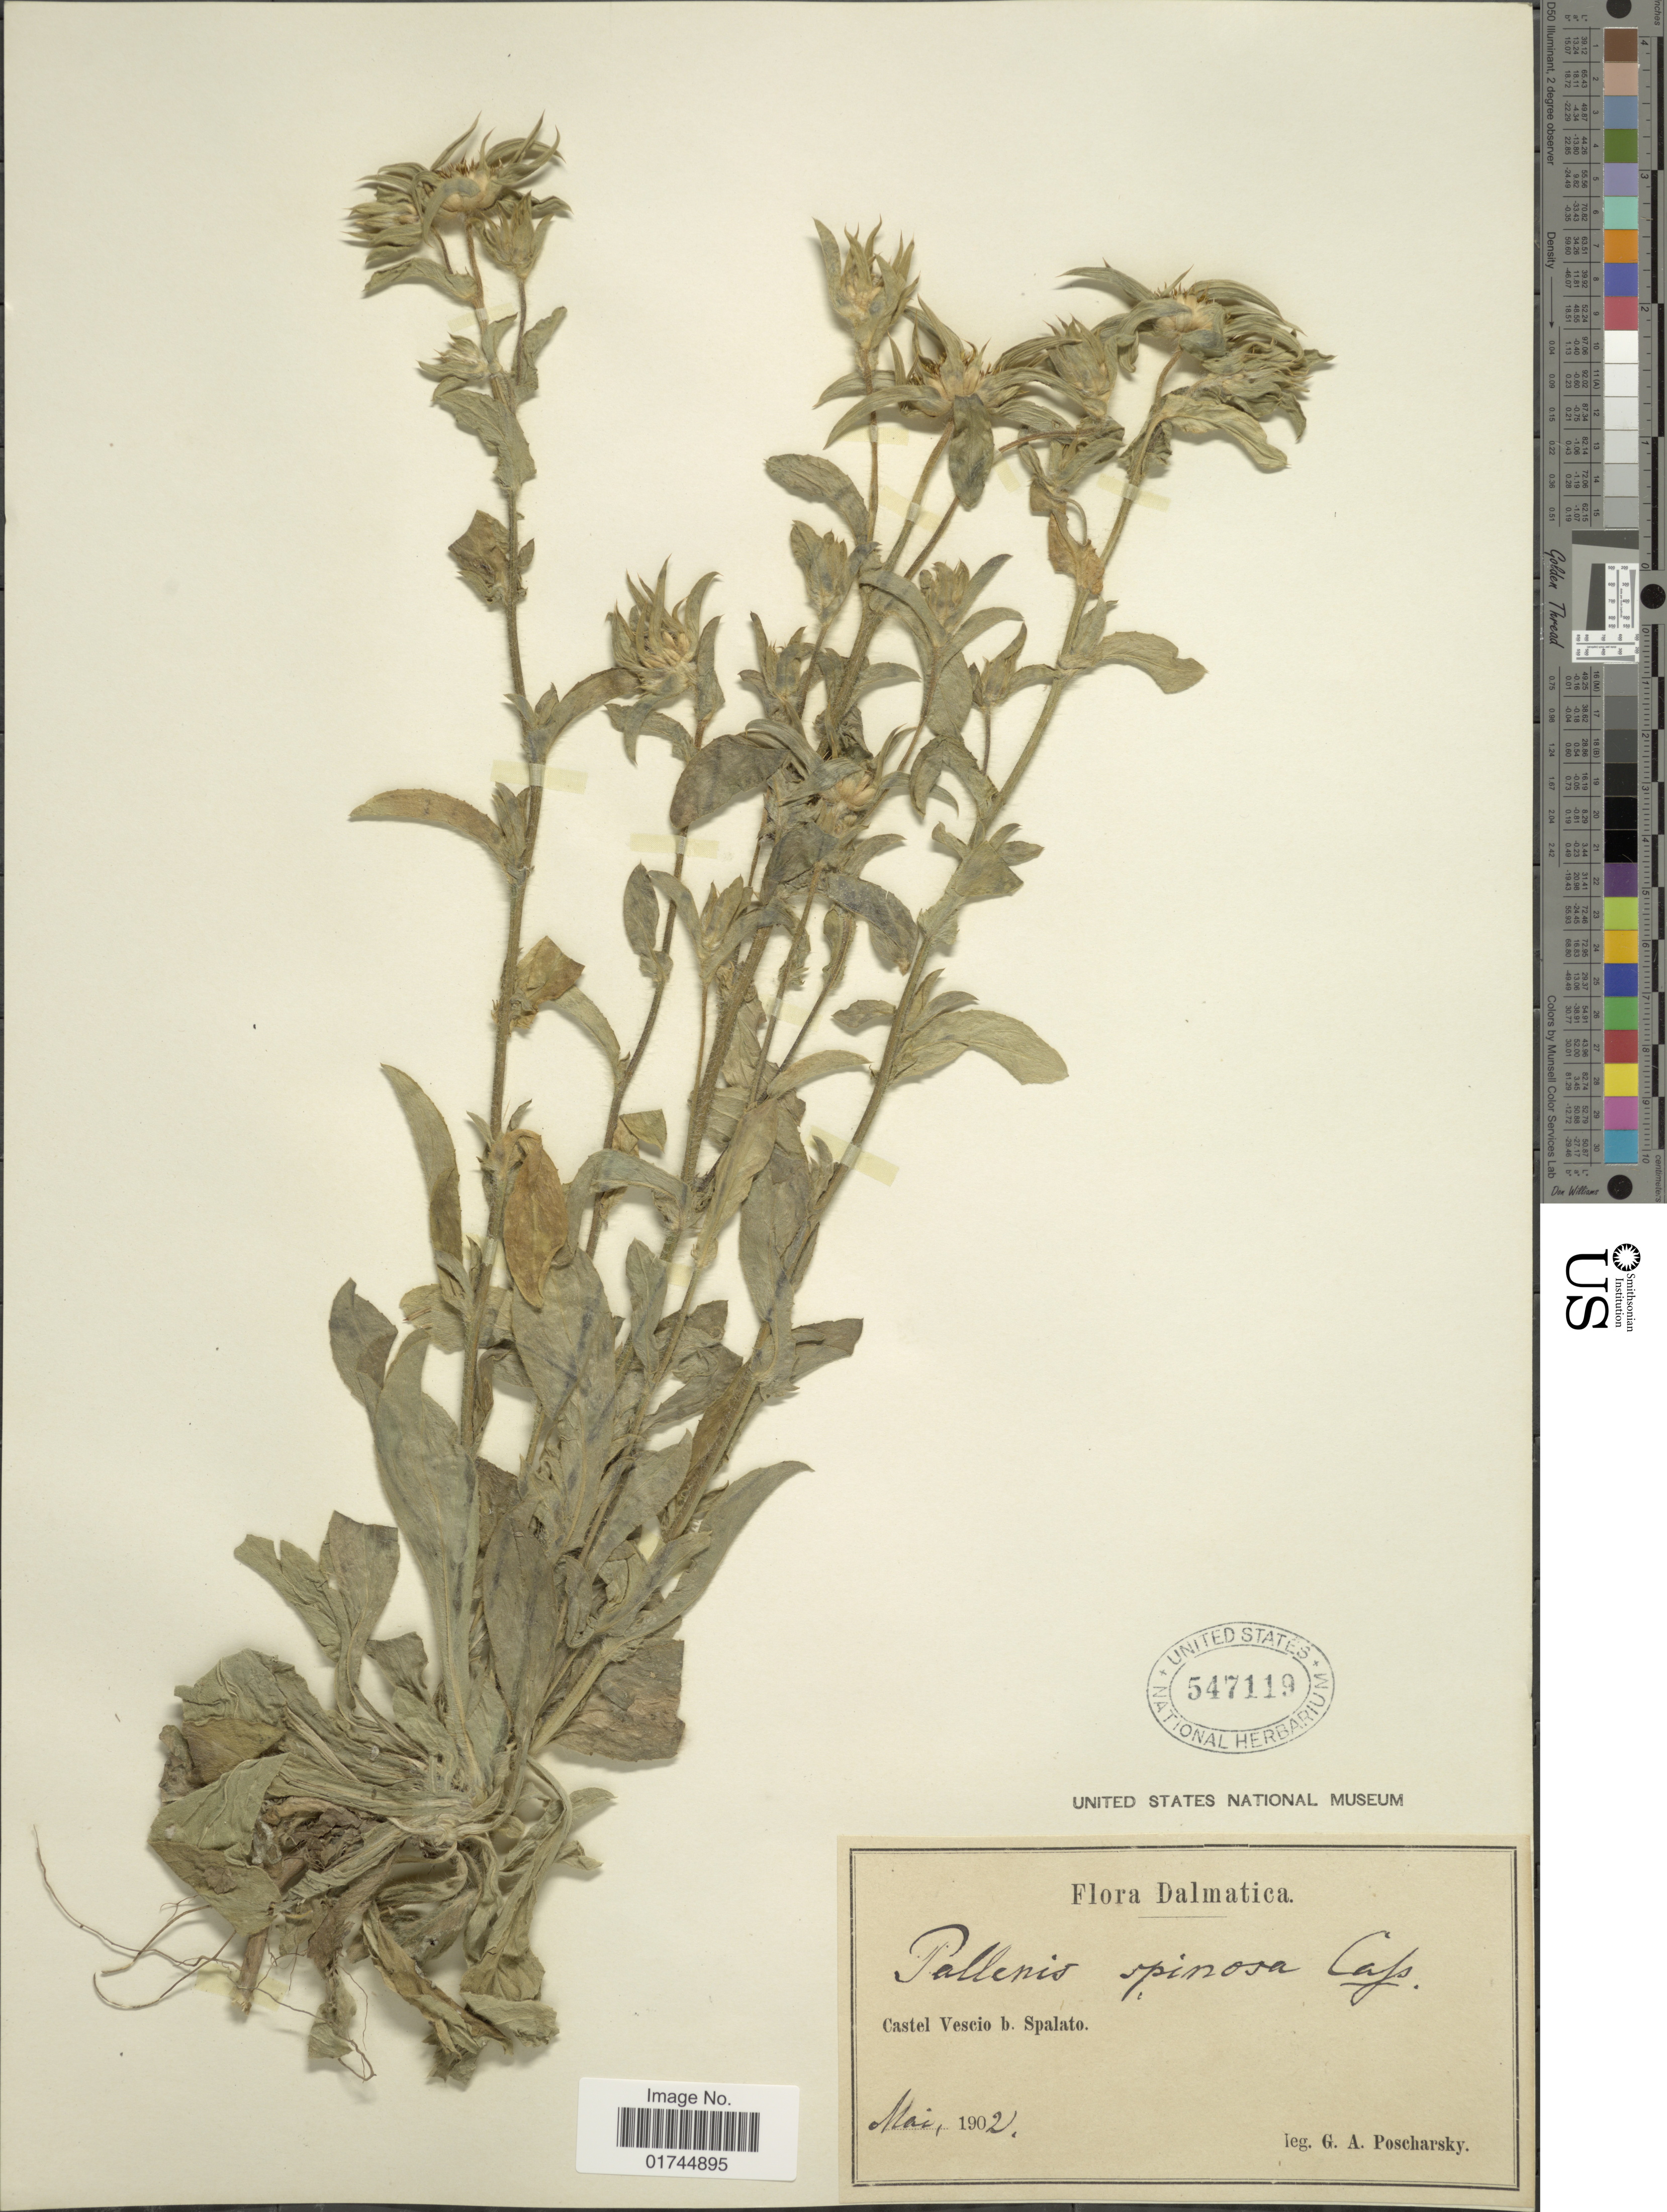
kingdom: Plantae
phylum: Tracheophyta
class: Magnoliopsida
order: Asterales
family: Asteraceae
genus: Pallenis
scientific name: Pallenis spinosa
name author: (L.) Cass.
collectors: G. Poscharsky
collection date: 1902-05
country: Croatia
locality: Dalmatica, Castel Vescio b. Spalato.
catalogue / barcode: US 547119